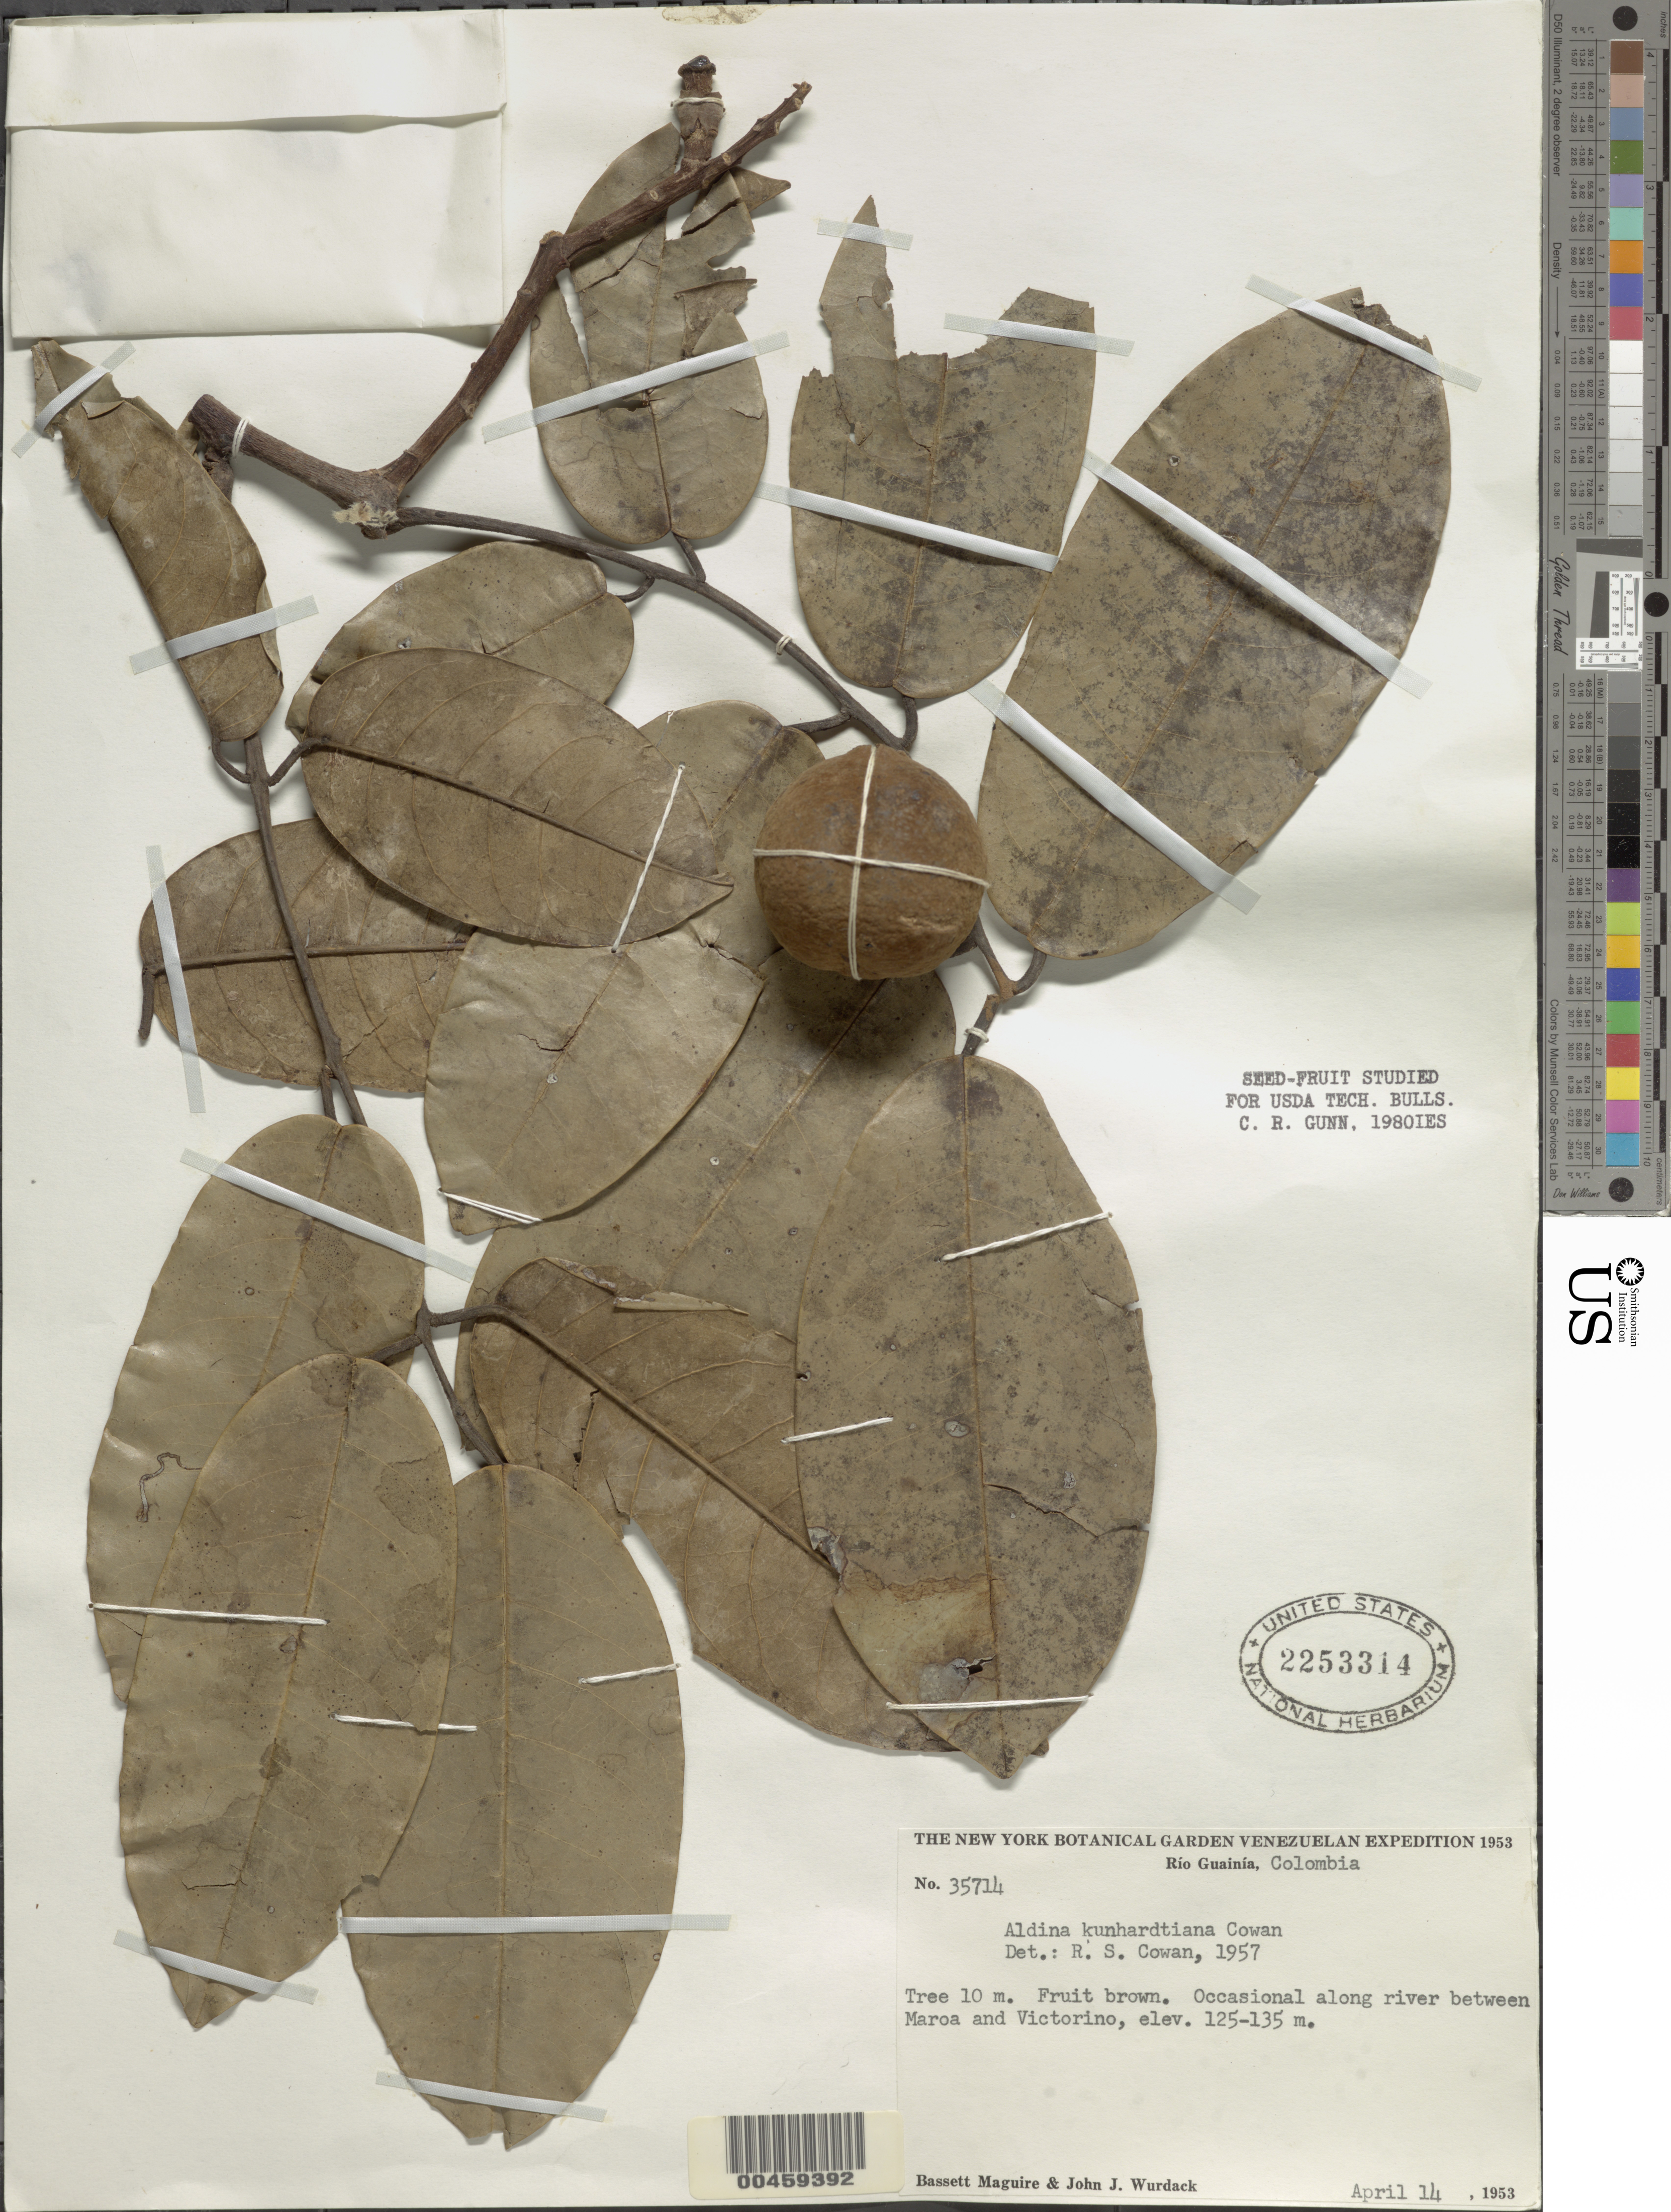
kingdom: Plantae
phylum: Tracheophyta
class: Magnoliopsida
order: Fabales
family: Fabaceae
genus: Aldina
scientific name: Aldina kunhardtiana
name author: R.S. Cowan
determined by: Cowan, R. S.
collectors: B. Maguire & J. J. Wurdack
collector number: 35714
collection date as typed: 14 Apr 1953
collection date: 1953-04-14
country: Colombia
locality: Between maroa and victorino, Rio Guainia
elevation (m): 125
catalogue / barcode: US 2253314